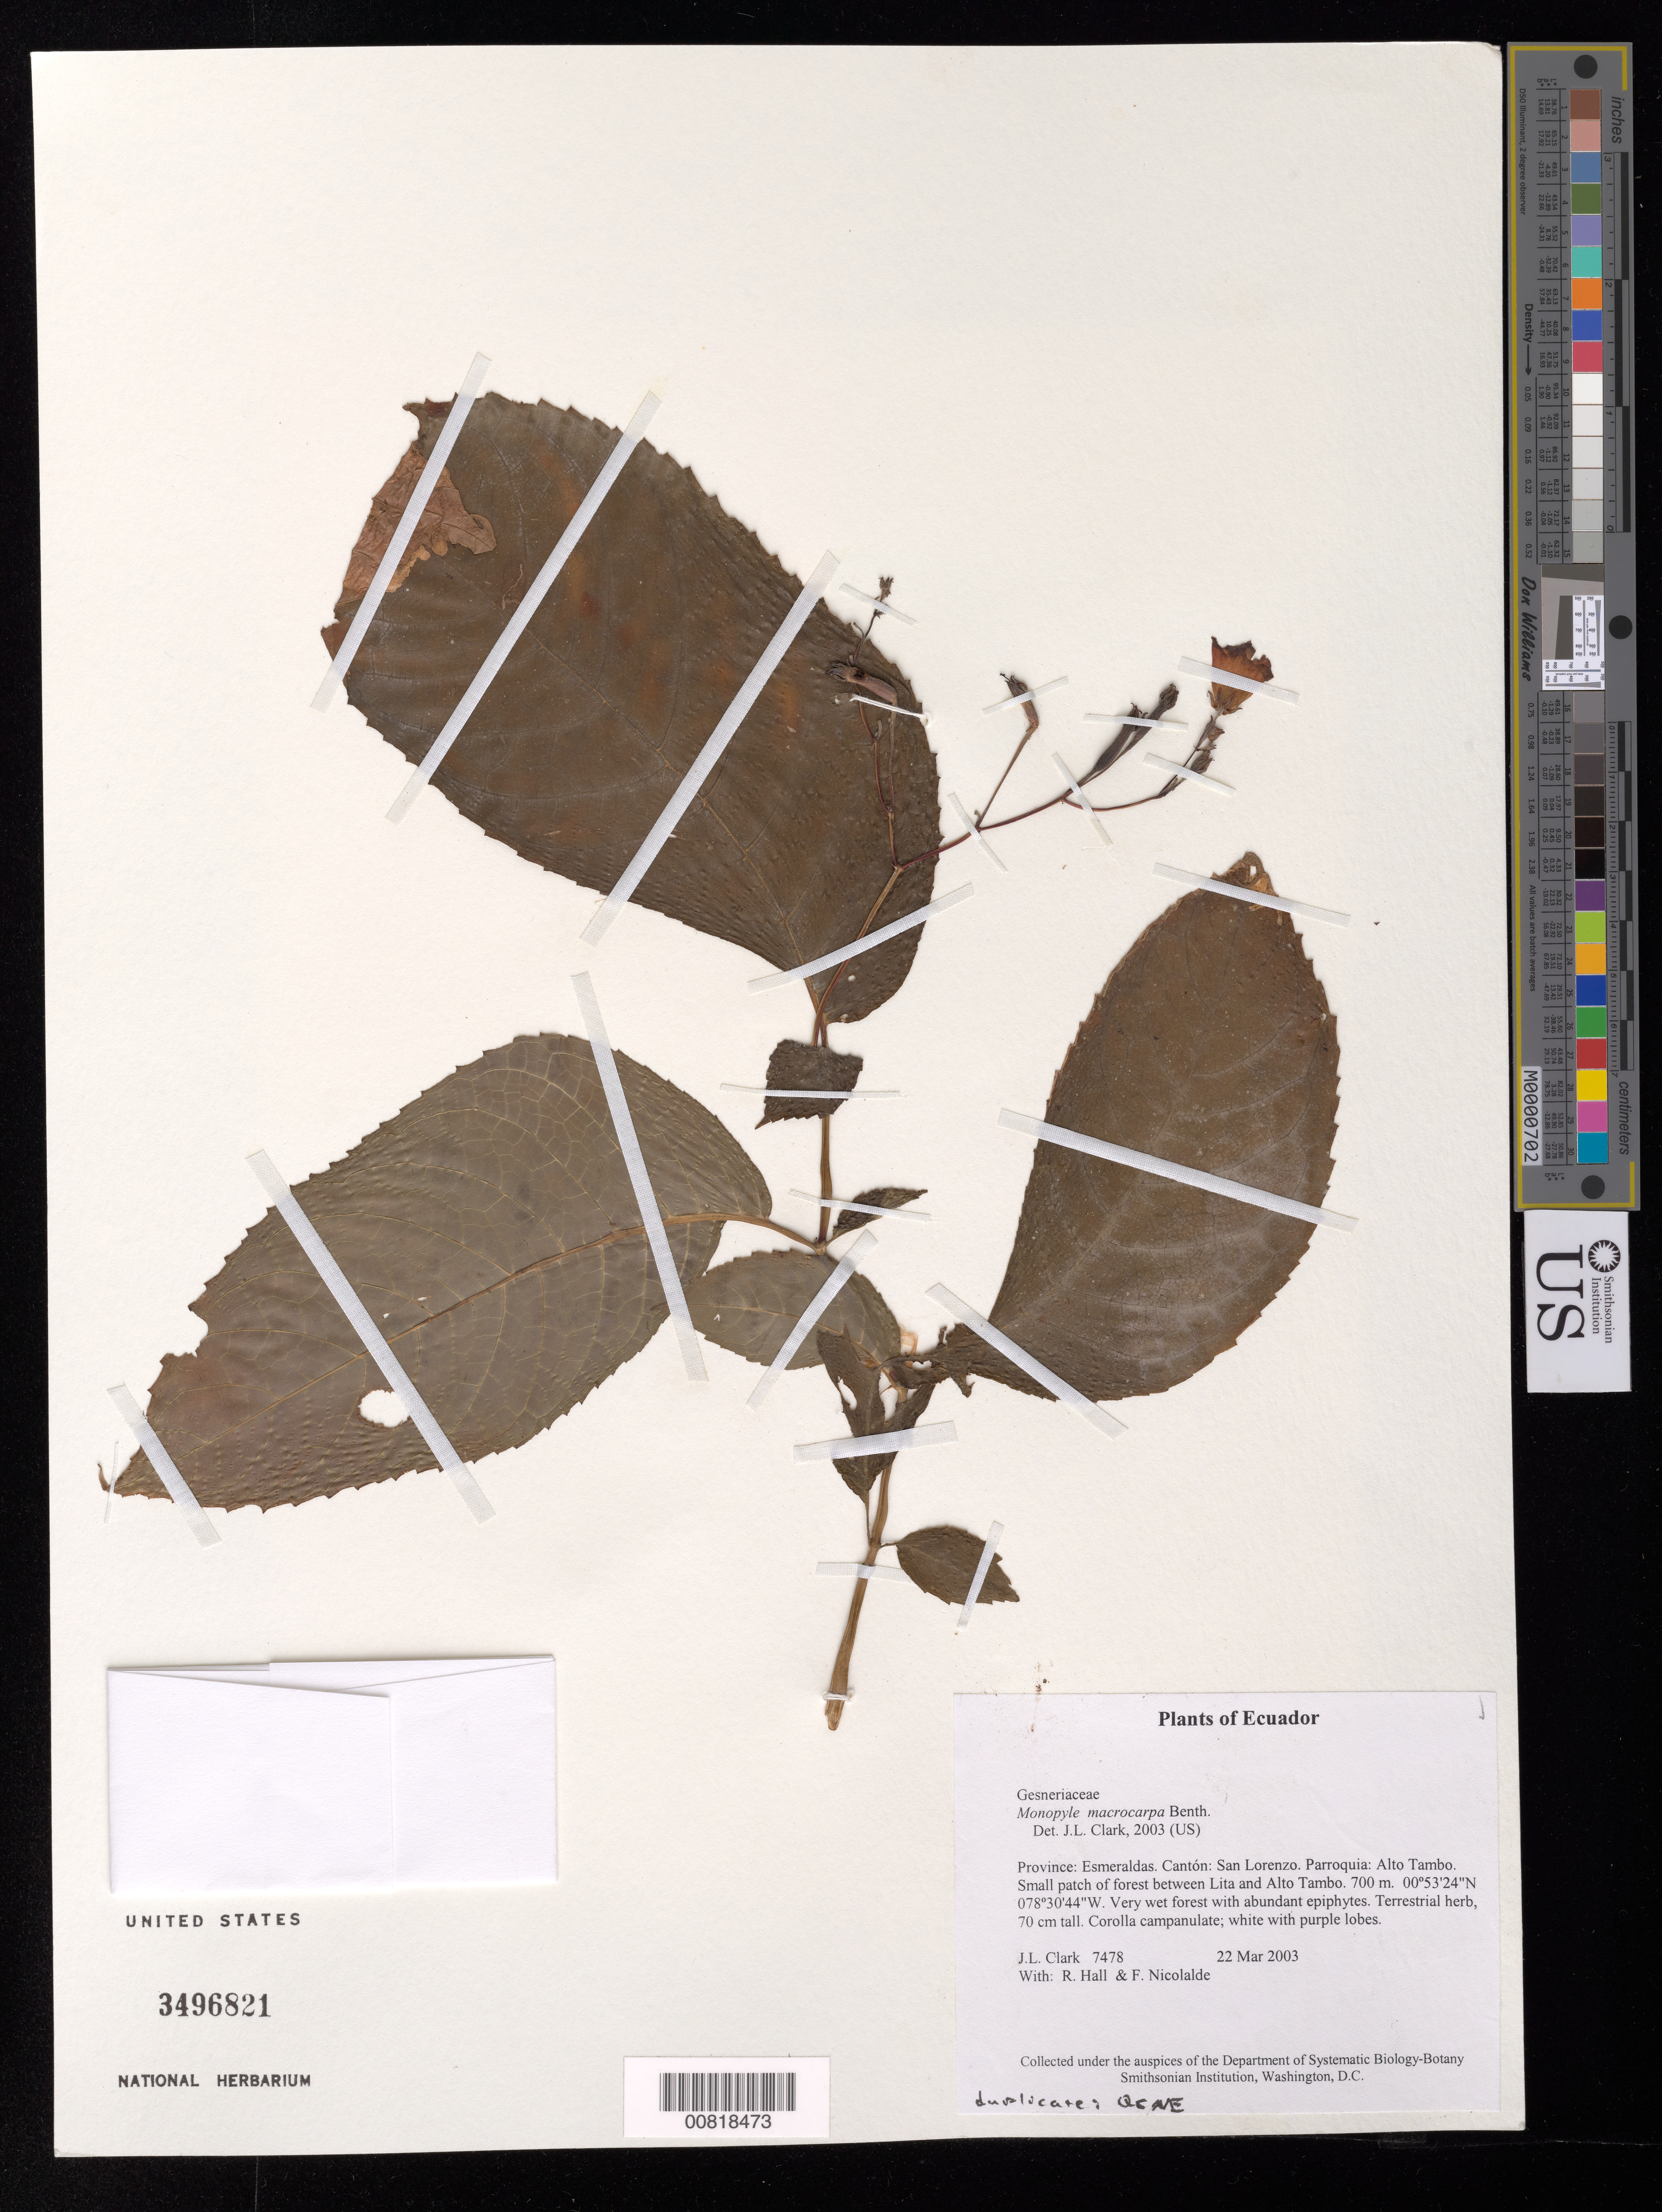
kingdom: Plantae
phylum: Tracheophyta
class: Magnoliopsida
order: Lamiales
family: Gesneriaceae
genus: Monopyle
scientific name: Monopyle macrocarpa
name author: Benth.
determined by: Clark, J. L., (SEL), The Marie Selby Botanical Garden (UNITED STATES)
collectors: J. L. Clark, R. Hall & F. Nicolalde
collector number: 7478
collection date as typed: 22 Mar 2003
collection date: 2003-03-22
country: Ecuador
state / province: Esmeraldas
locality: San Lorenzo. Parroquia: Alto Tambo. Small patch of forest between Lita and Alto Tambo.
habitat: Very wet forest with abundant epiphytes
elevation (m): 700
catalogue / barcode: US 3496821